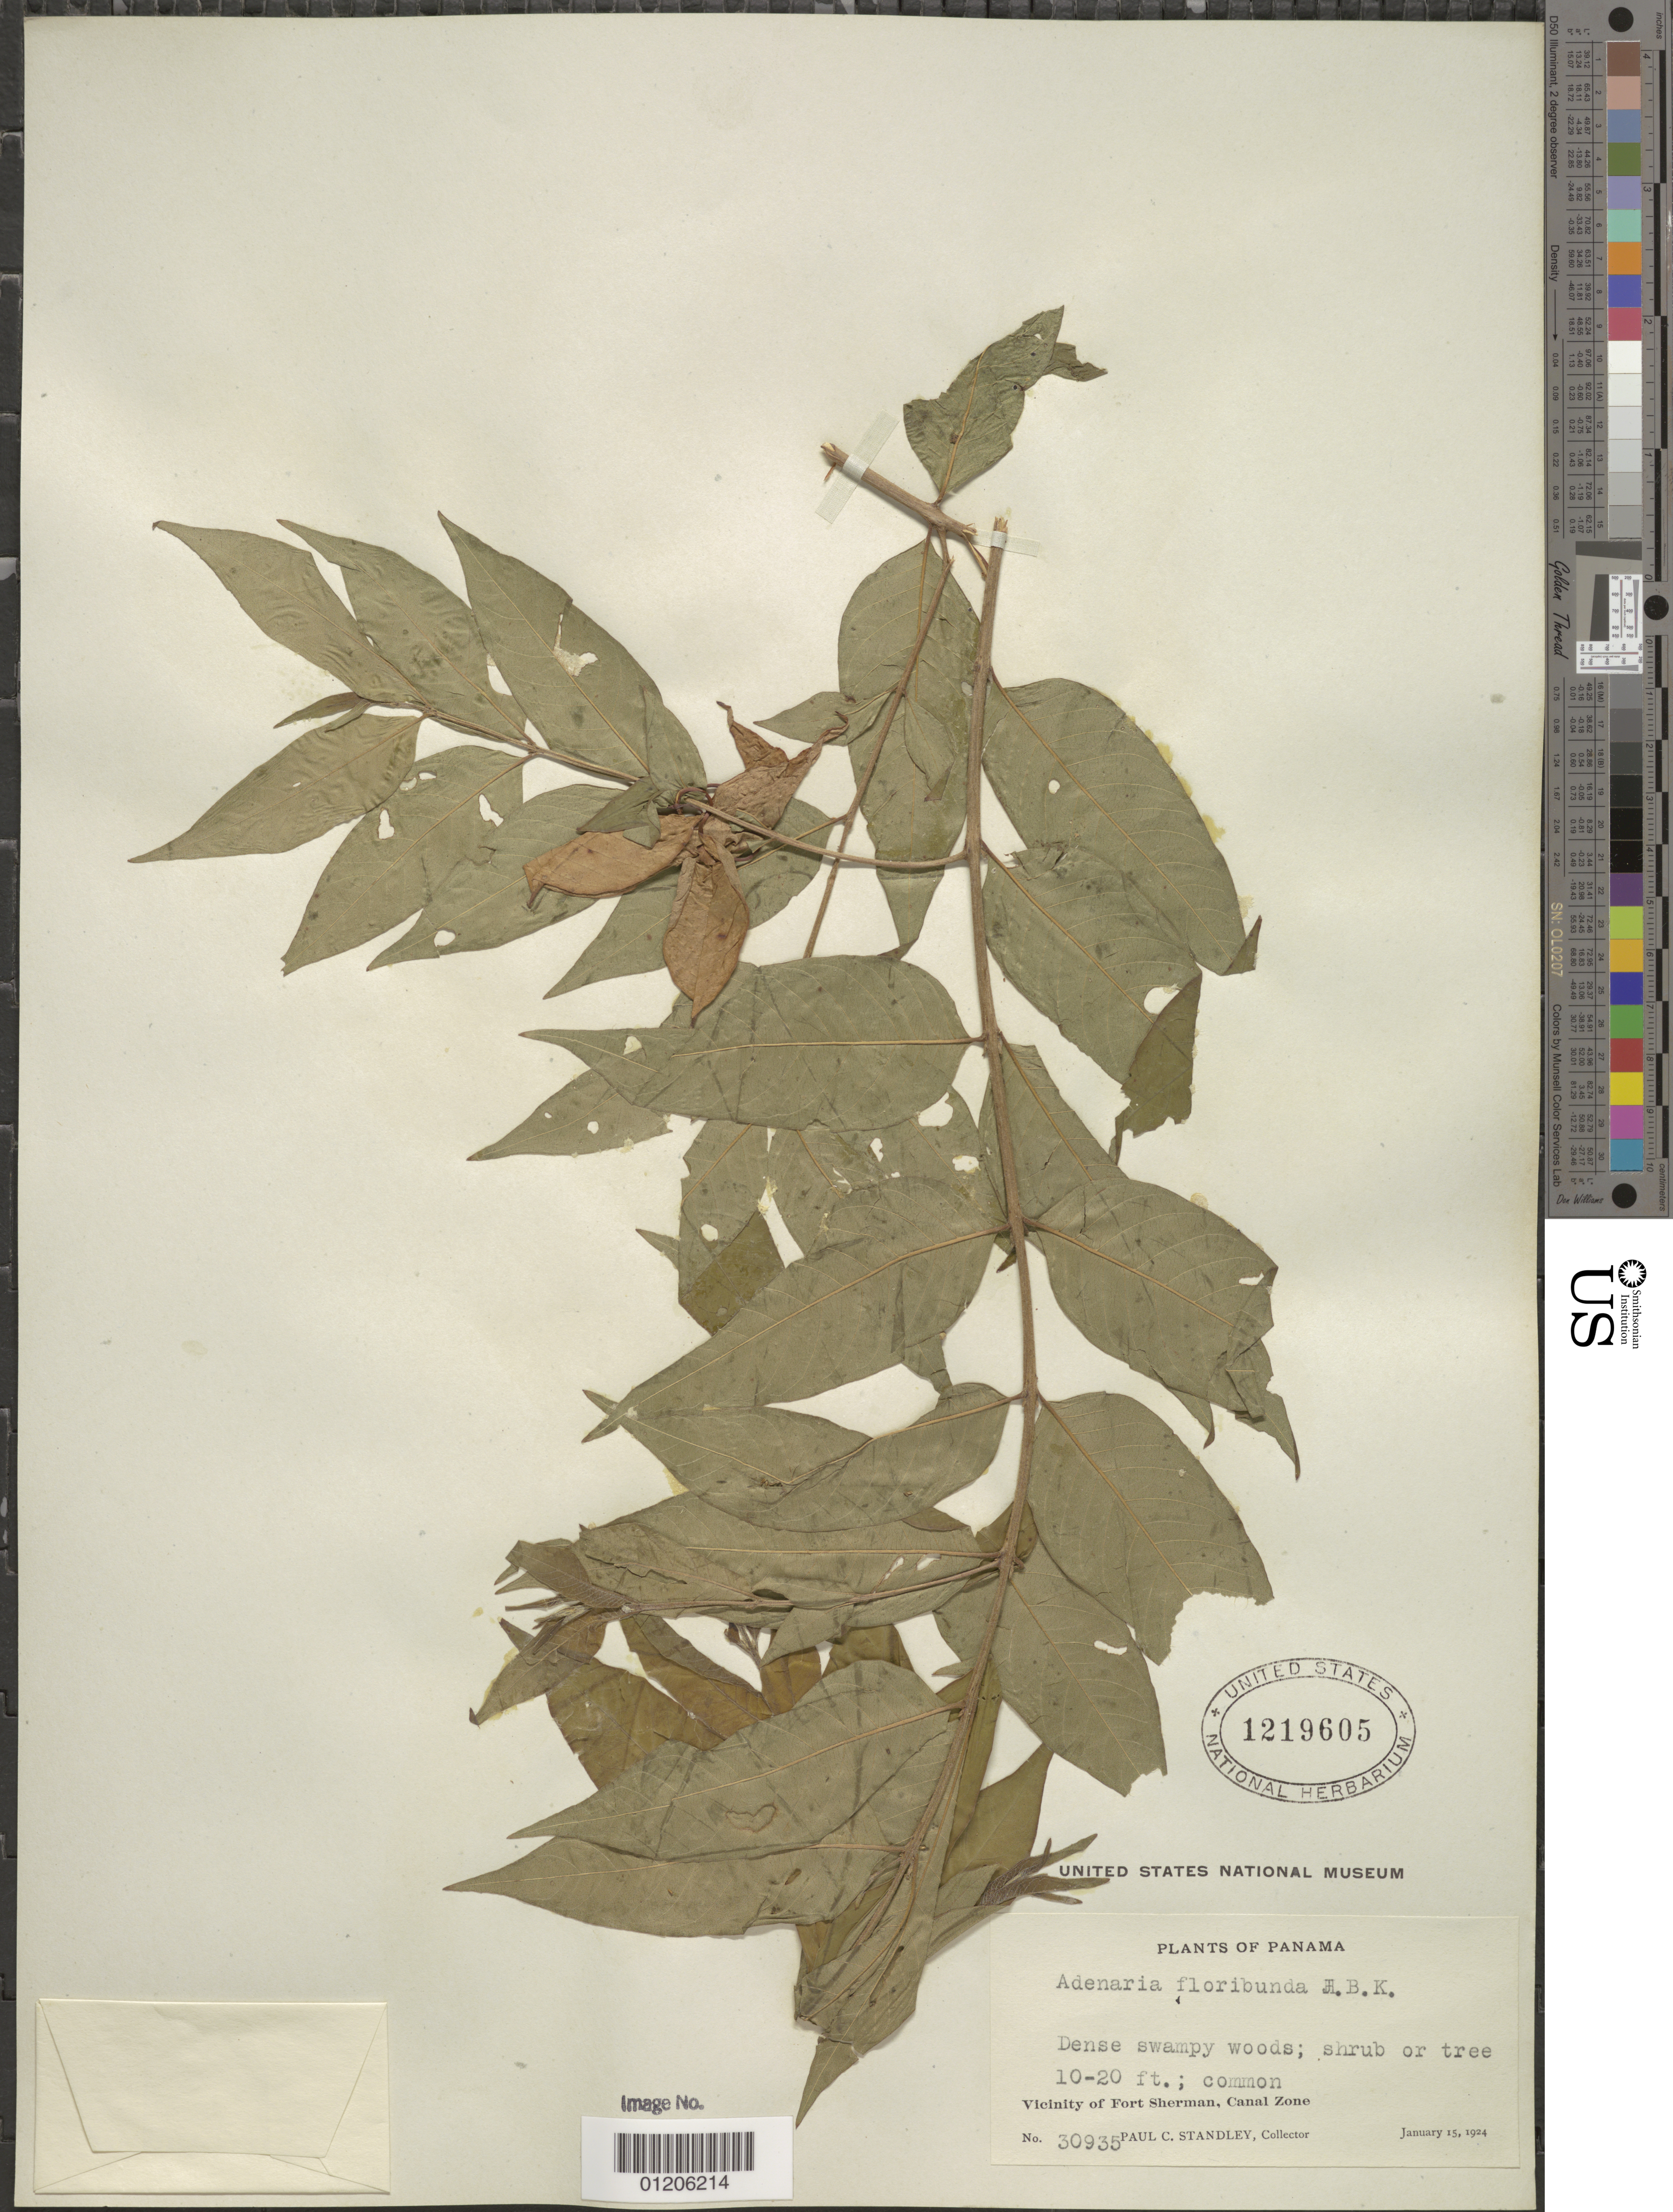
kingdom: Plantae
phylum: Tracheophyta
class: Magnoliopsida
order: Myrtales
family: Lythraceae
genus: Adenaria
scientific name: Adenaria floribunda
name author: Kunth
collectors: P. C. Standley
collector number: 30935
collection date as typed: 15 Jan 1924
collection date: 1924-01-15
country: Panama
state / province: Colón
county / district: Canal Zone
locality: Vicinity of Fort Sherman.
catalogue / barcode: US 1219605